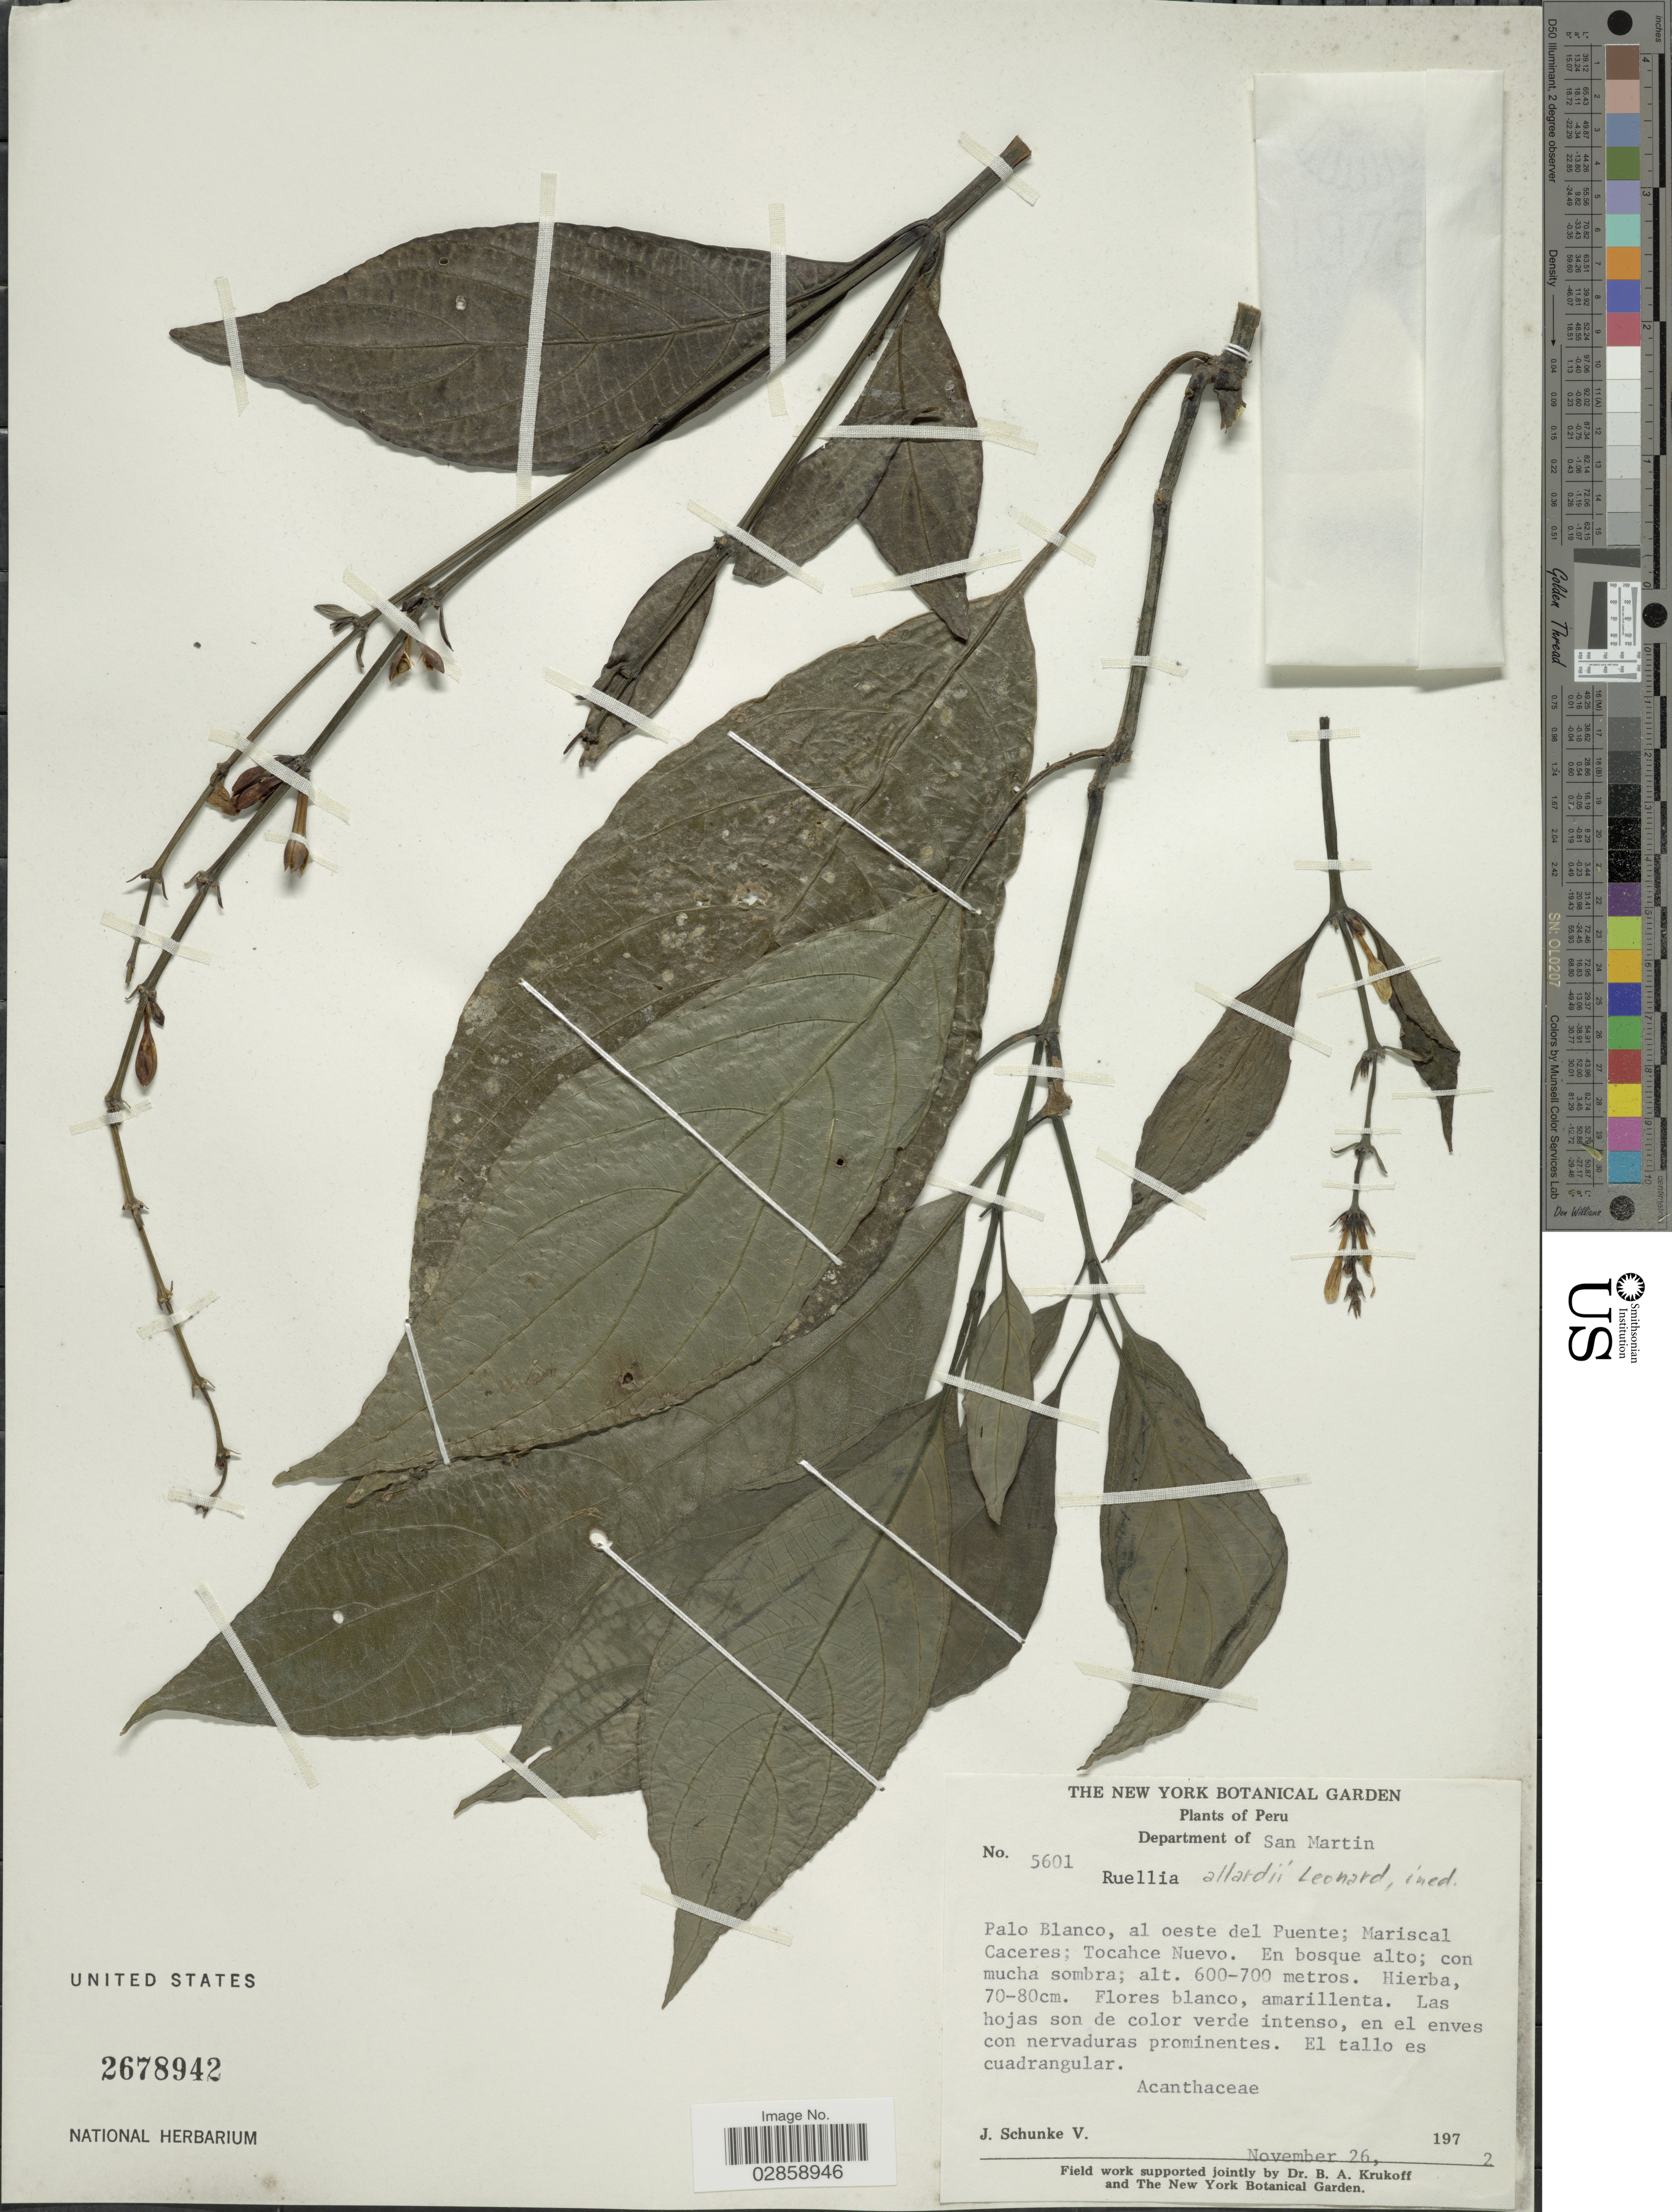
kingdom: Plantae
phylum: Tracheophyta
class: Magnoliopsida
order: Lamiales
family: Acanthaceae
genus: Ruellia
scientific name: Ruellia allardii Leonard sp. nov. ined.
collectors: J. Schunke Vigo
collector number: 5601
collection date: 1972-11-26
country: Peru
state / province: San Martín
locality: Department of San Martin. Palo Blanco, al oeste del Puente; Mariscal Caceres; Tocache Nuevo.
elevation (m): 600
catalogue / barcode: US 2678942